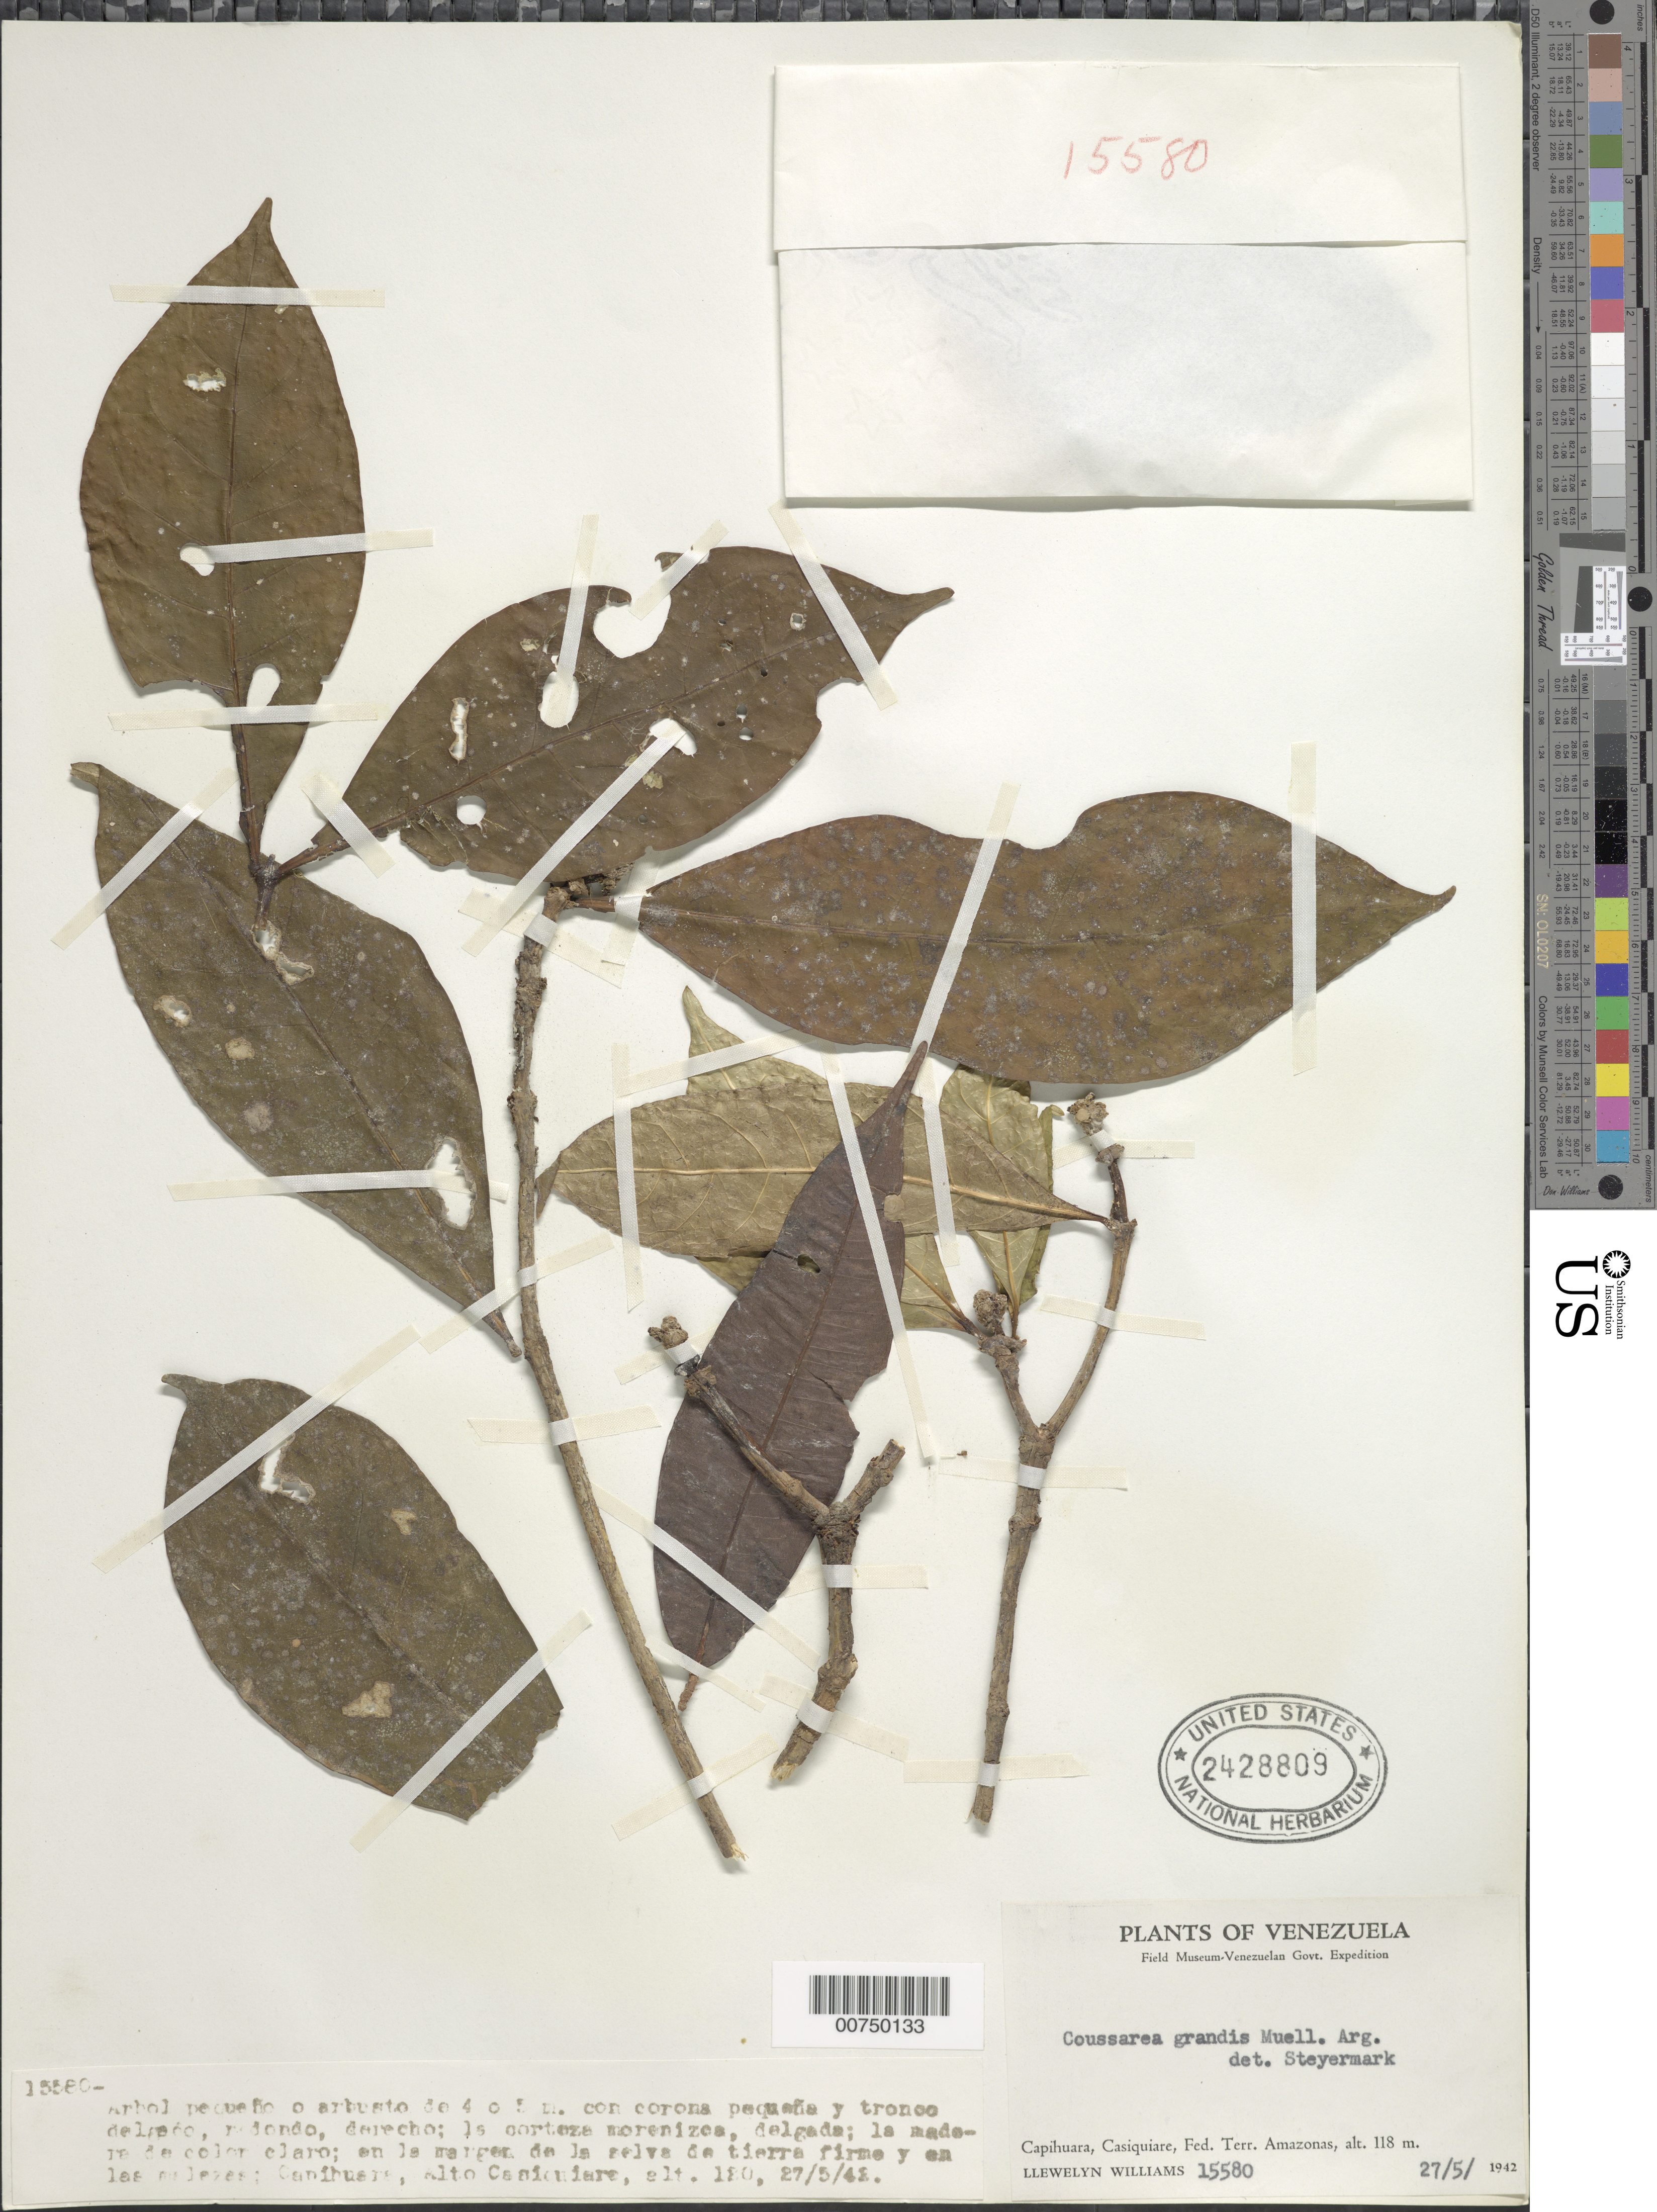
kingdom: Plantae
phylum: Tracheophyta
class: Magnoliopsida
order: Gentianales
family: Rubiaceae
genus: Coussarea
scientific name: Coussarea grandis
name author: Müll. Arg.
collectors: Ll. Williams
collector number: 15580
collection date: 1942-05-27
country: Venezuela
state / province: Amazonas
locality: Capihuara, Casiquiare. Fed. Terr. Amazonas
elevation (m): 118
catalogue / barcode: US 2428809